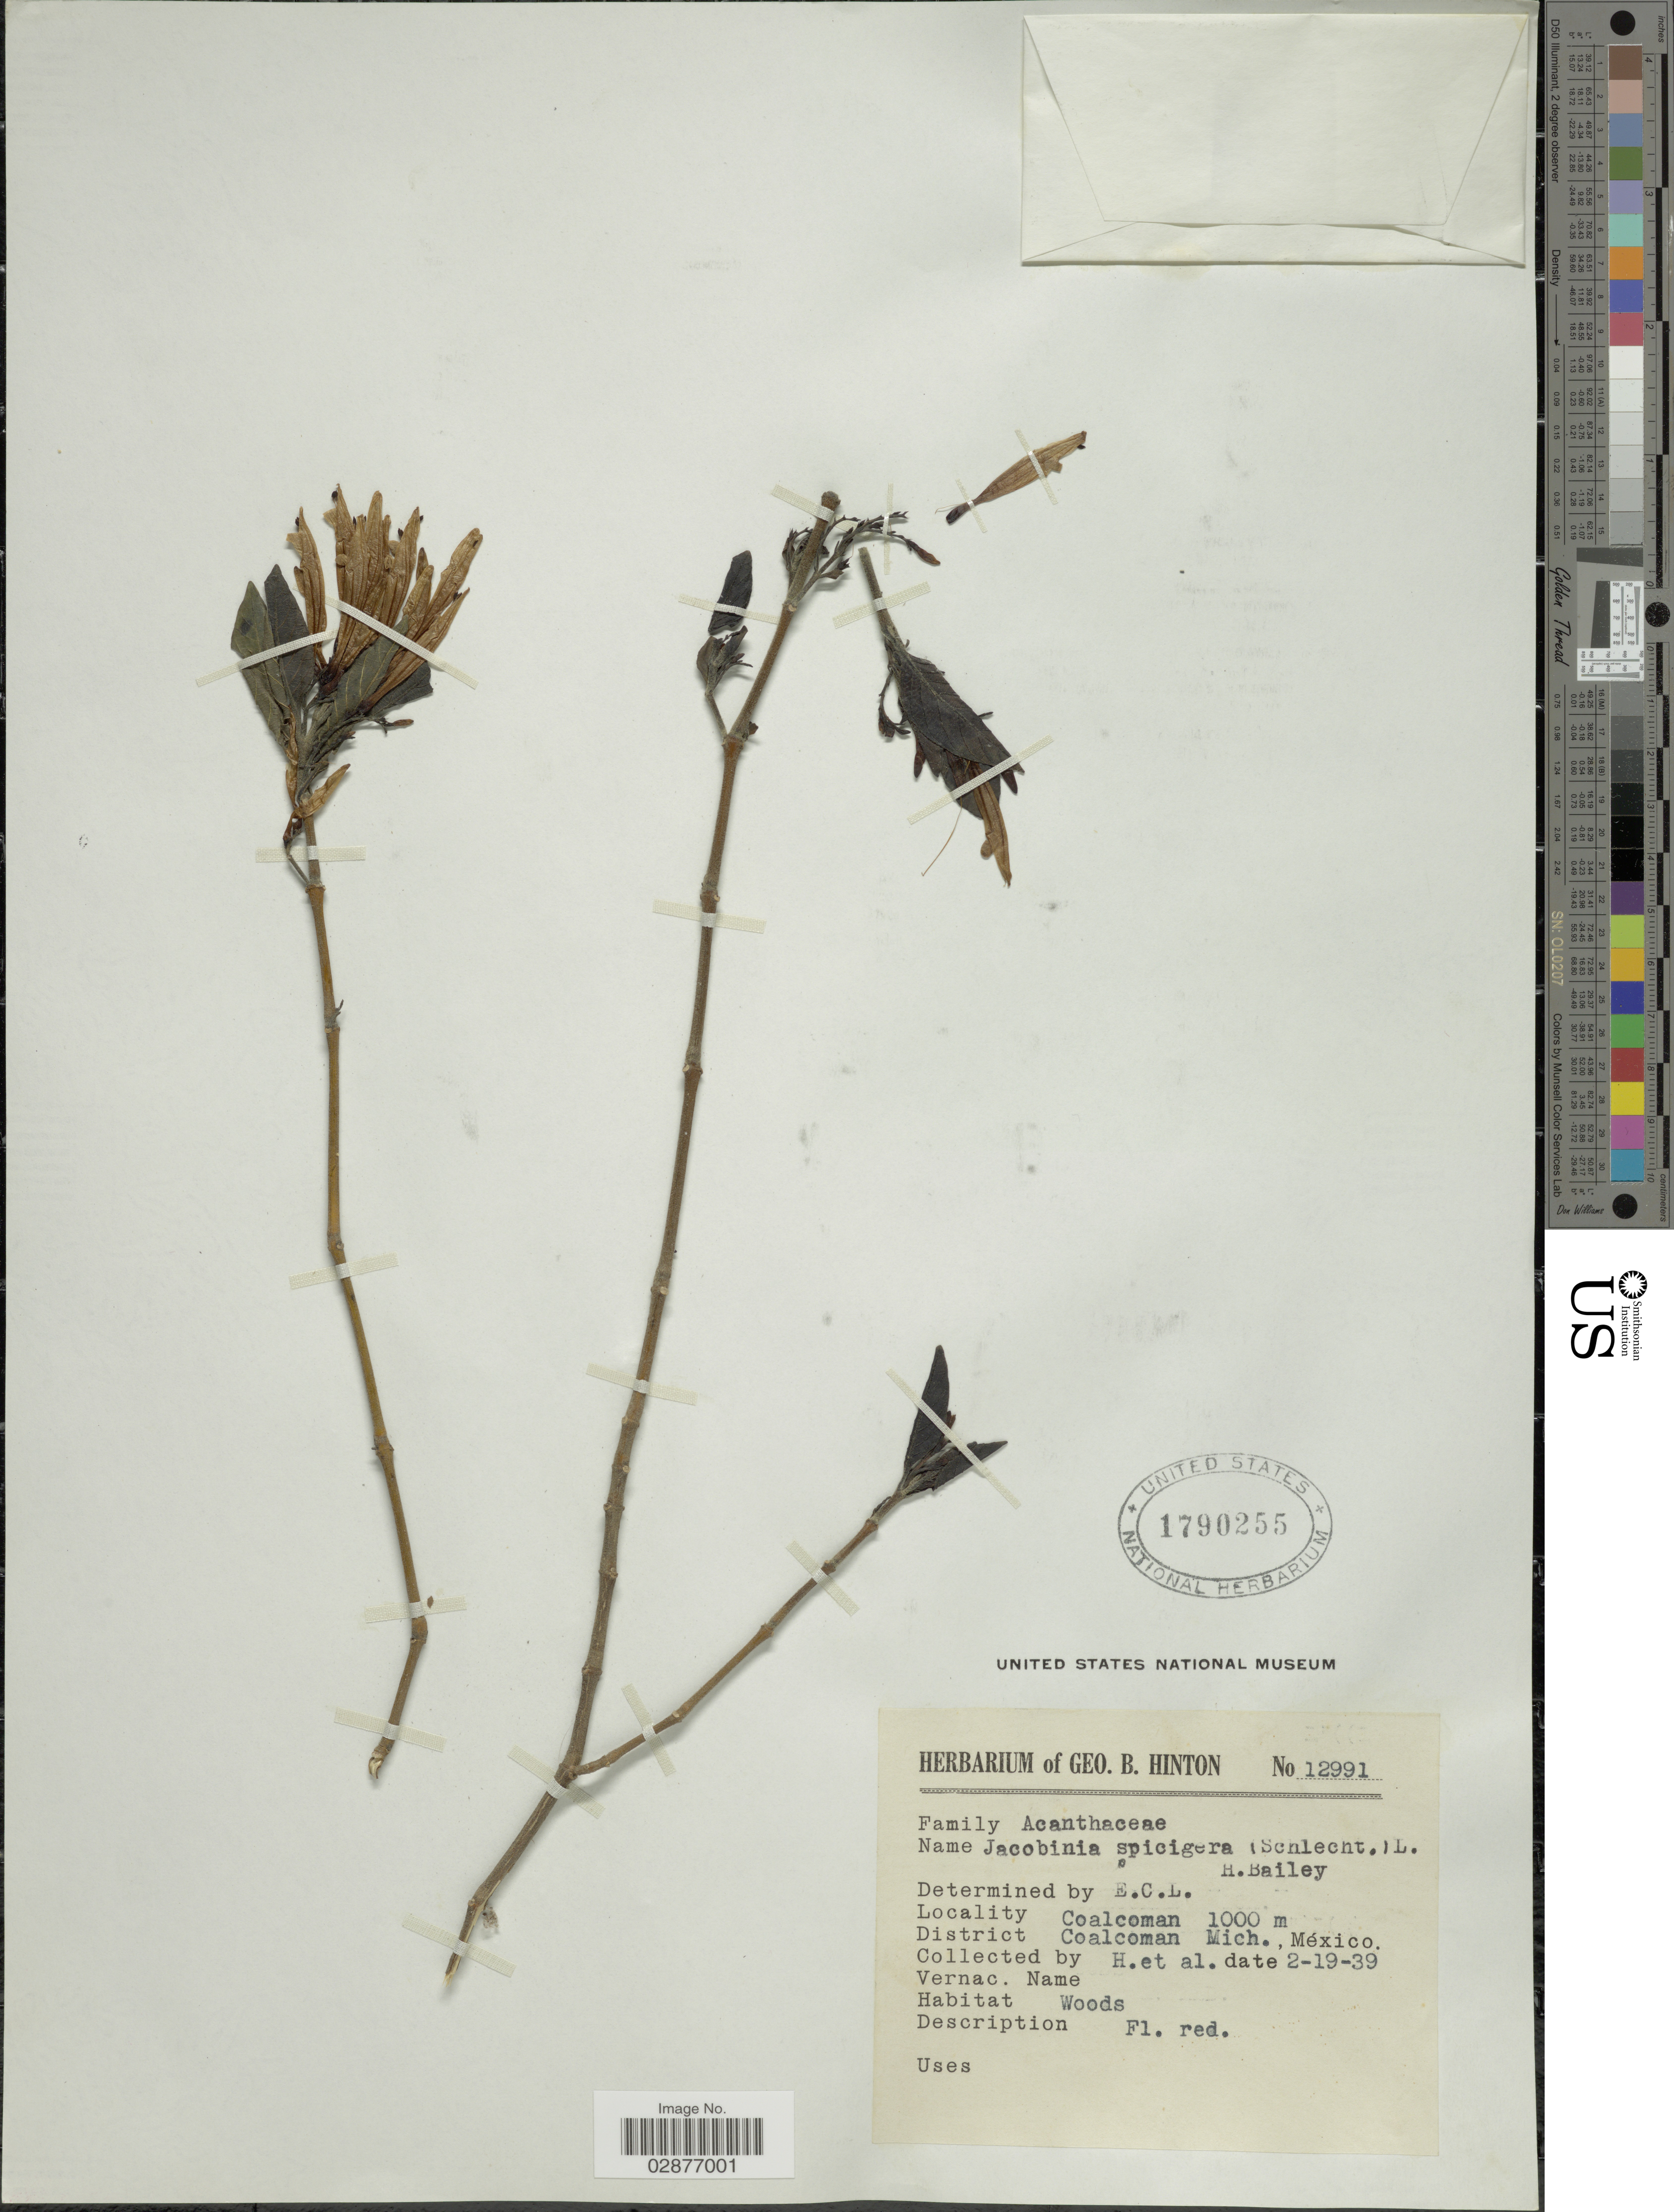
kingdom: Plantae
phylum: Tracheophyta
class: Magnoliopsida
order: Lamiales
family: Acanthaceae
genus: Justicia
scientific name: Justicia spicigera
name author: Schltdl.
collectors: G. B. Hinton & et al.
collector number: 12991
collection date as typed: Transcribed d/m/y: 19/2/39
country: Mexico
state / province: Michoacán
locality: Coalcoman. District Coalcoman.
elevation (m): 1000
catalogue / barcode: US 1790255